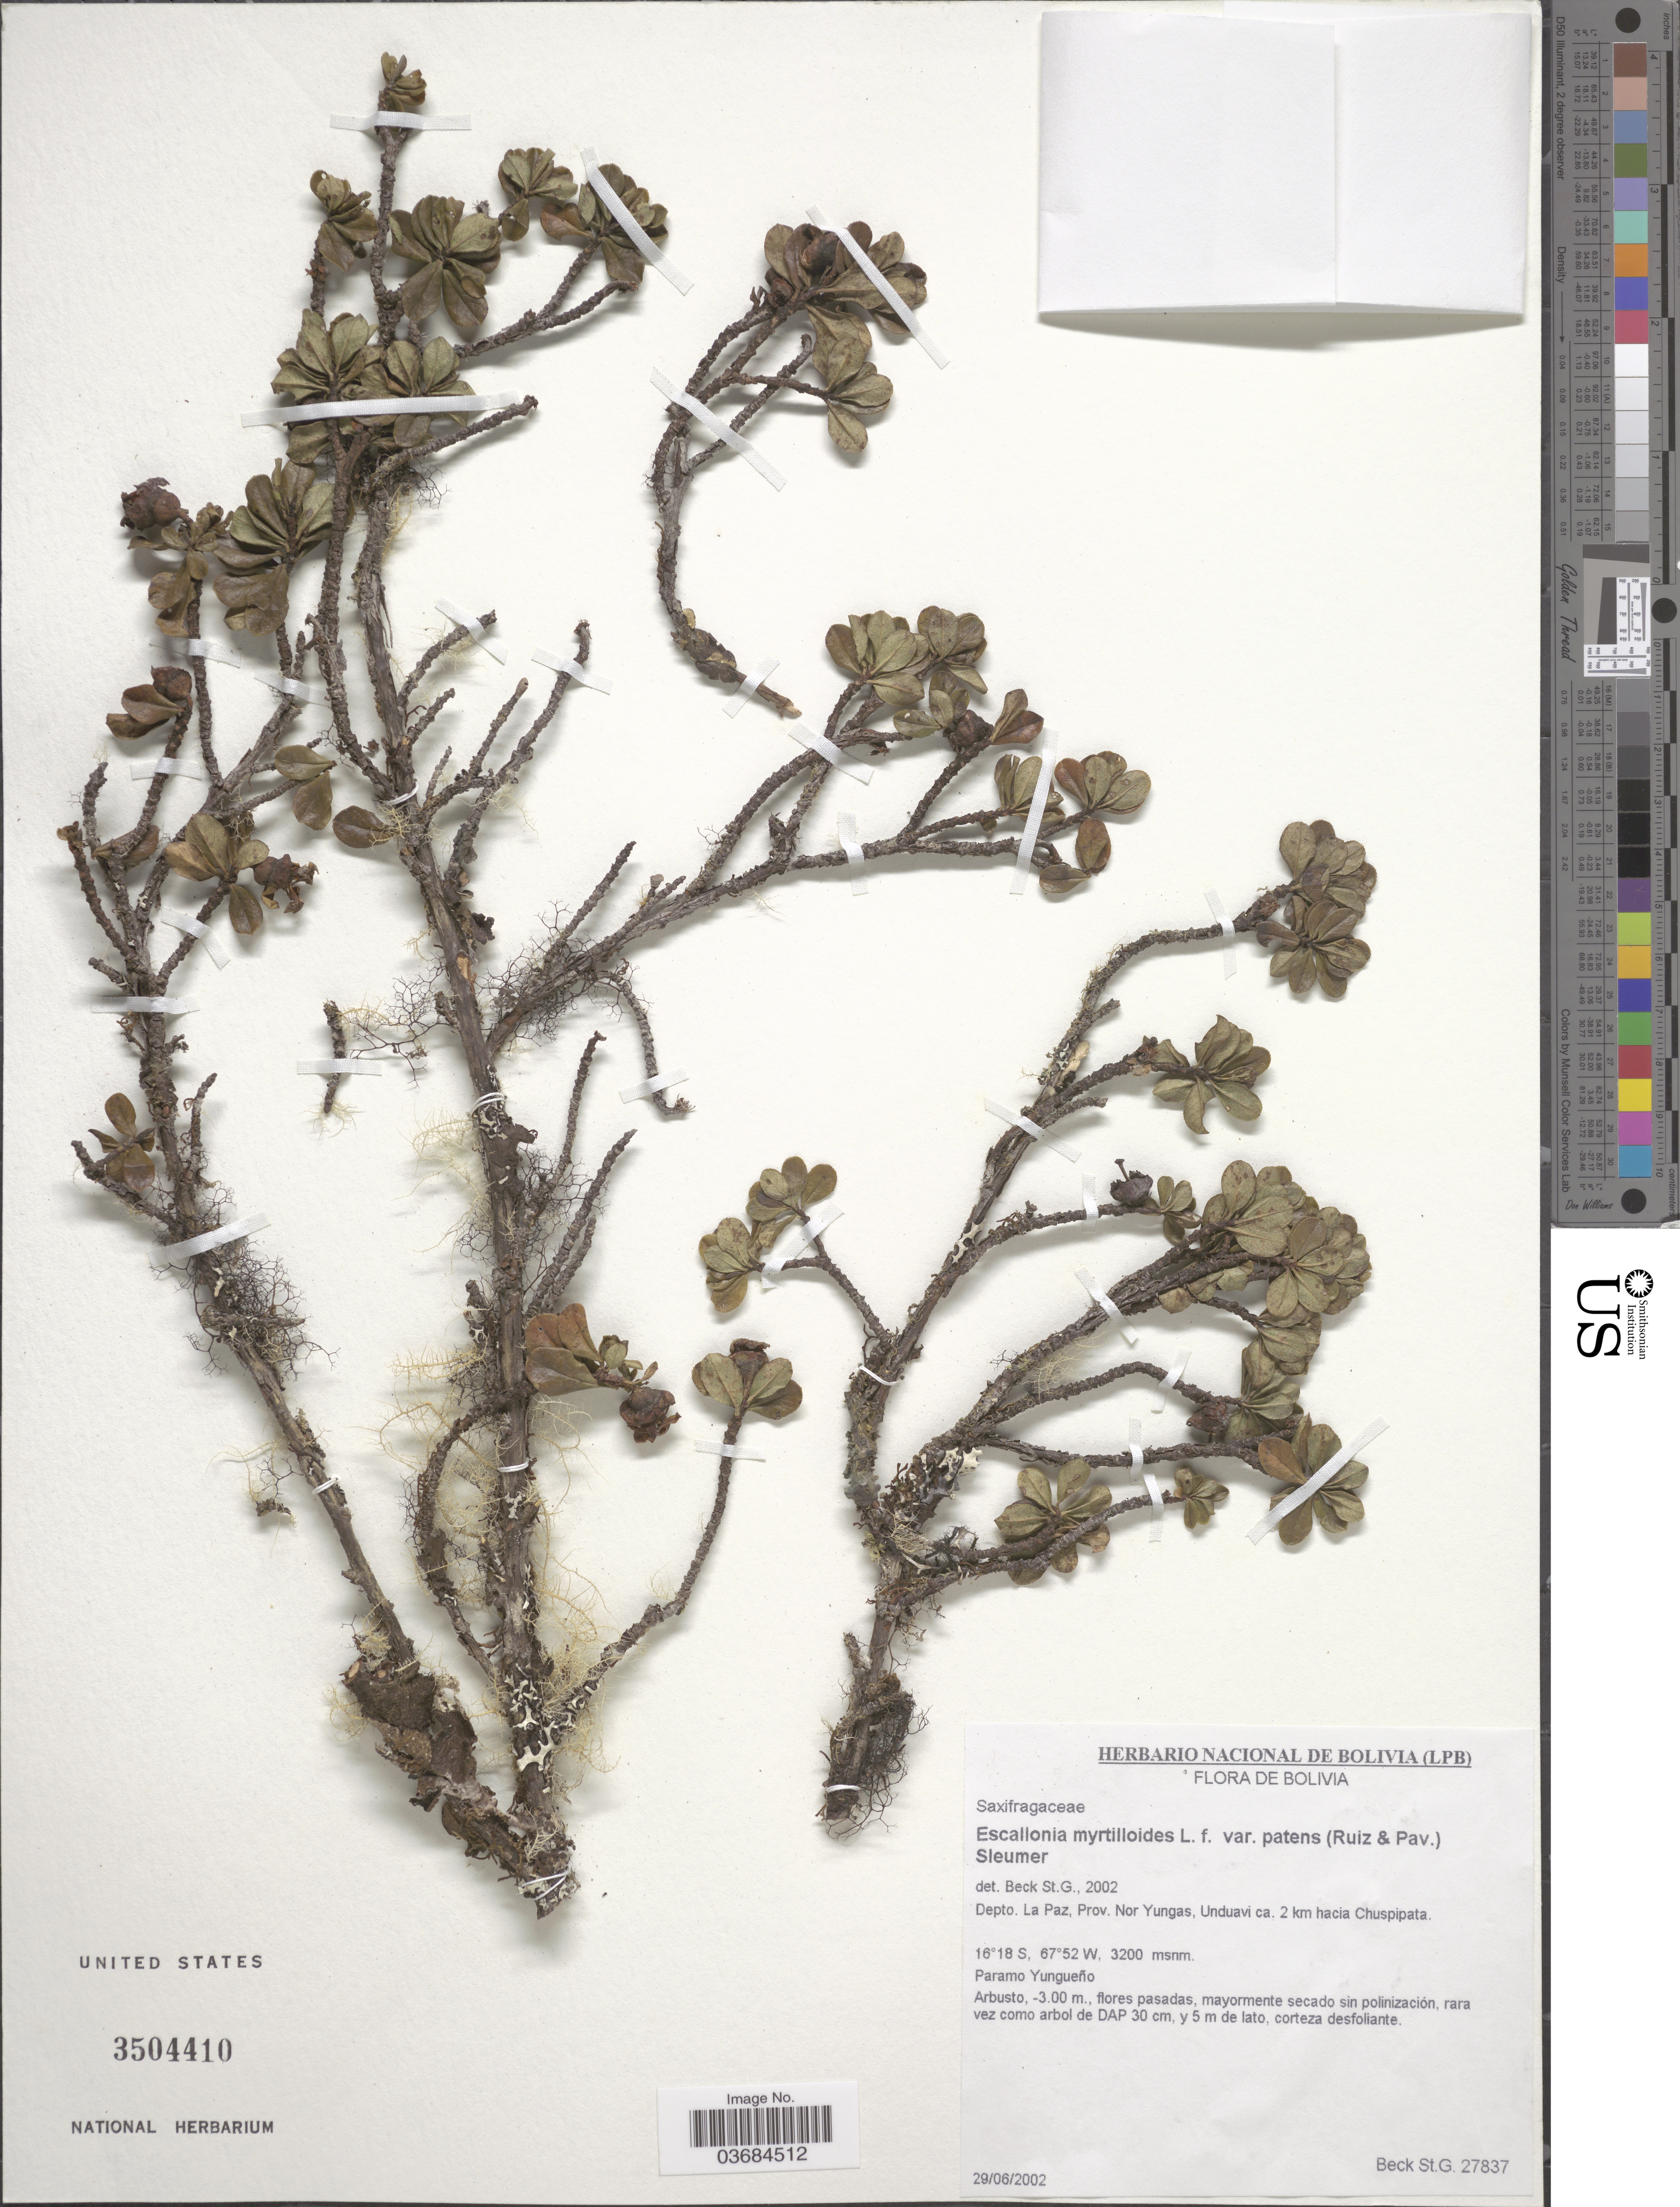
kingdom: Plantae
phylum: Tracheophyta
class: Magnoliopsida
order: Escalloniales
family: Escalloniaceae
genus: Escallonia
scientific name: Escallonia myrtilloides var. patens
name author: (Ruiz & Pavón) Sleumer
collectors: S. G. Beck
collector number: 27837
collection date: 2002-06-29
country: Bolivia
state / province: La Paz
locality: Depto. La Paz, Prov. Nor Yungas, Unduavi ca. 2 km hacia Chuspipata.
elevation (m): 3200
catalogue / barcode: US 3504410